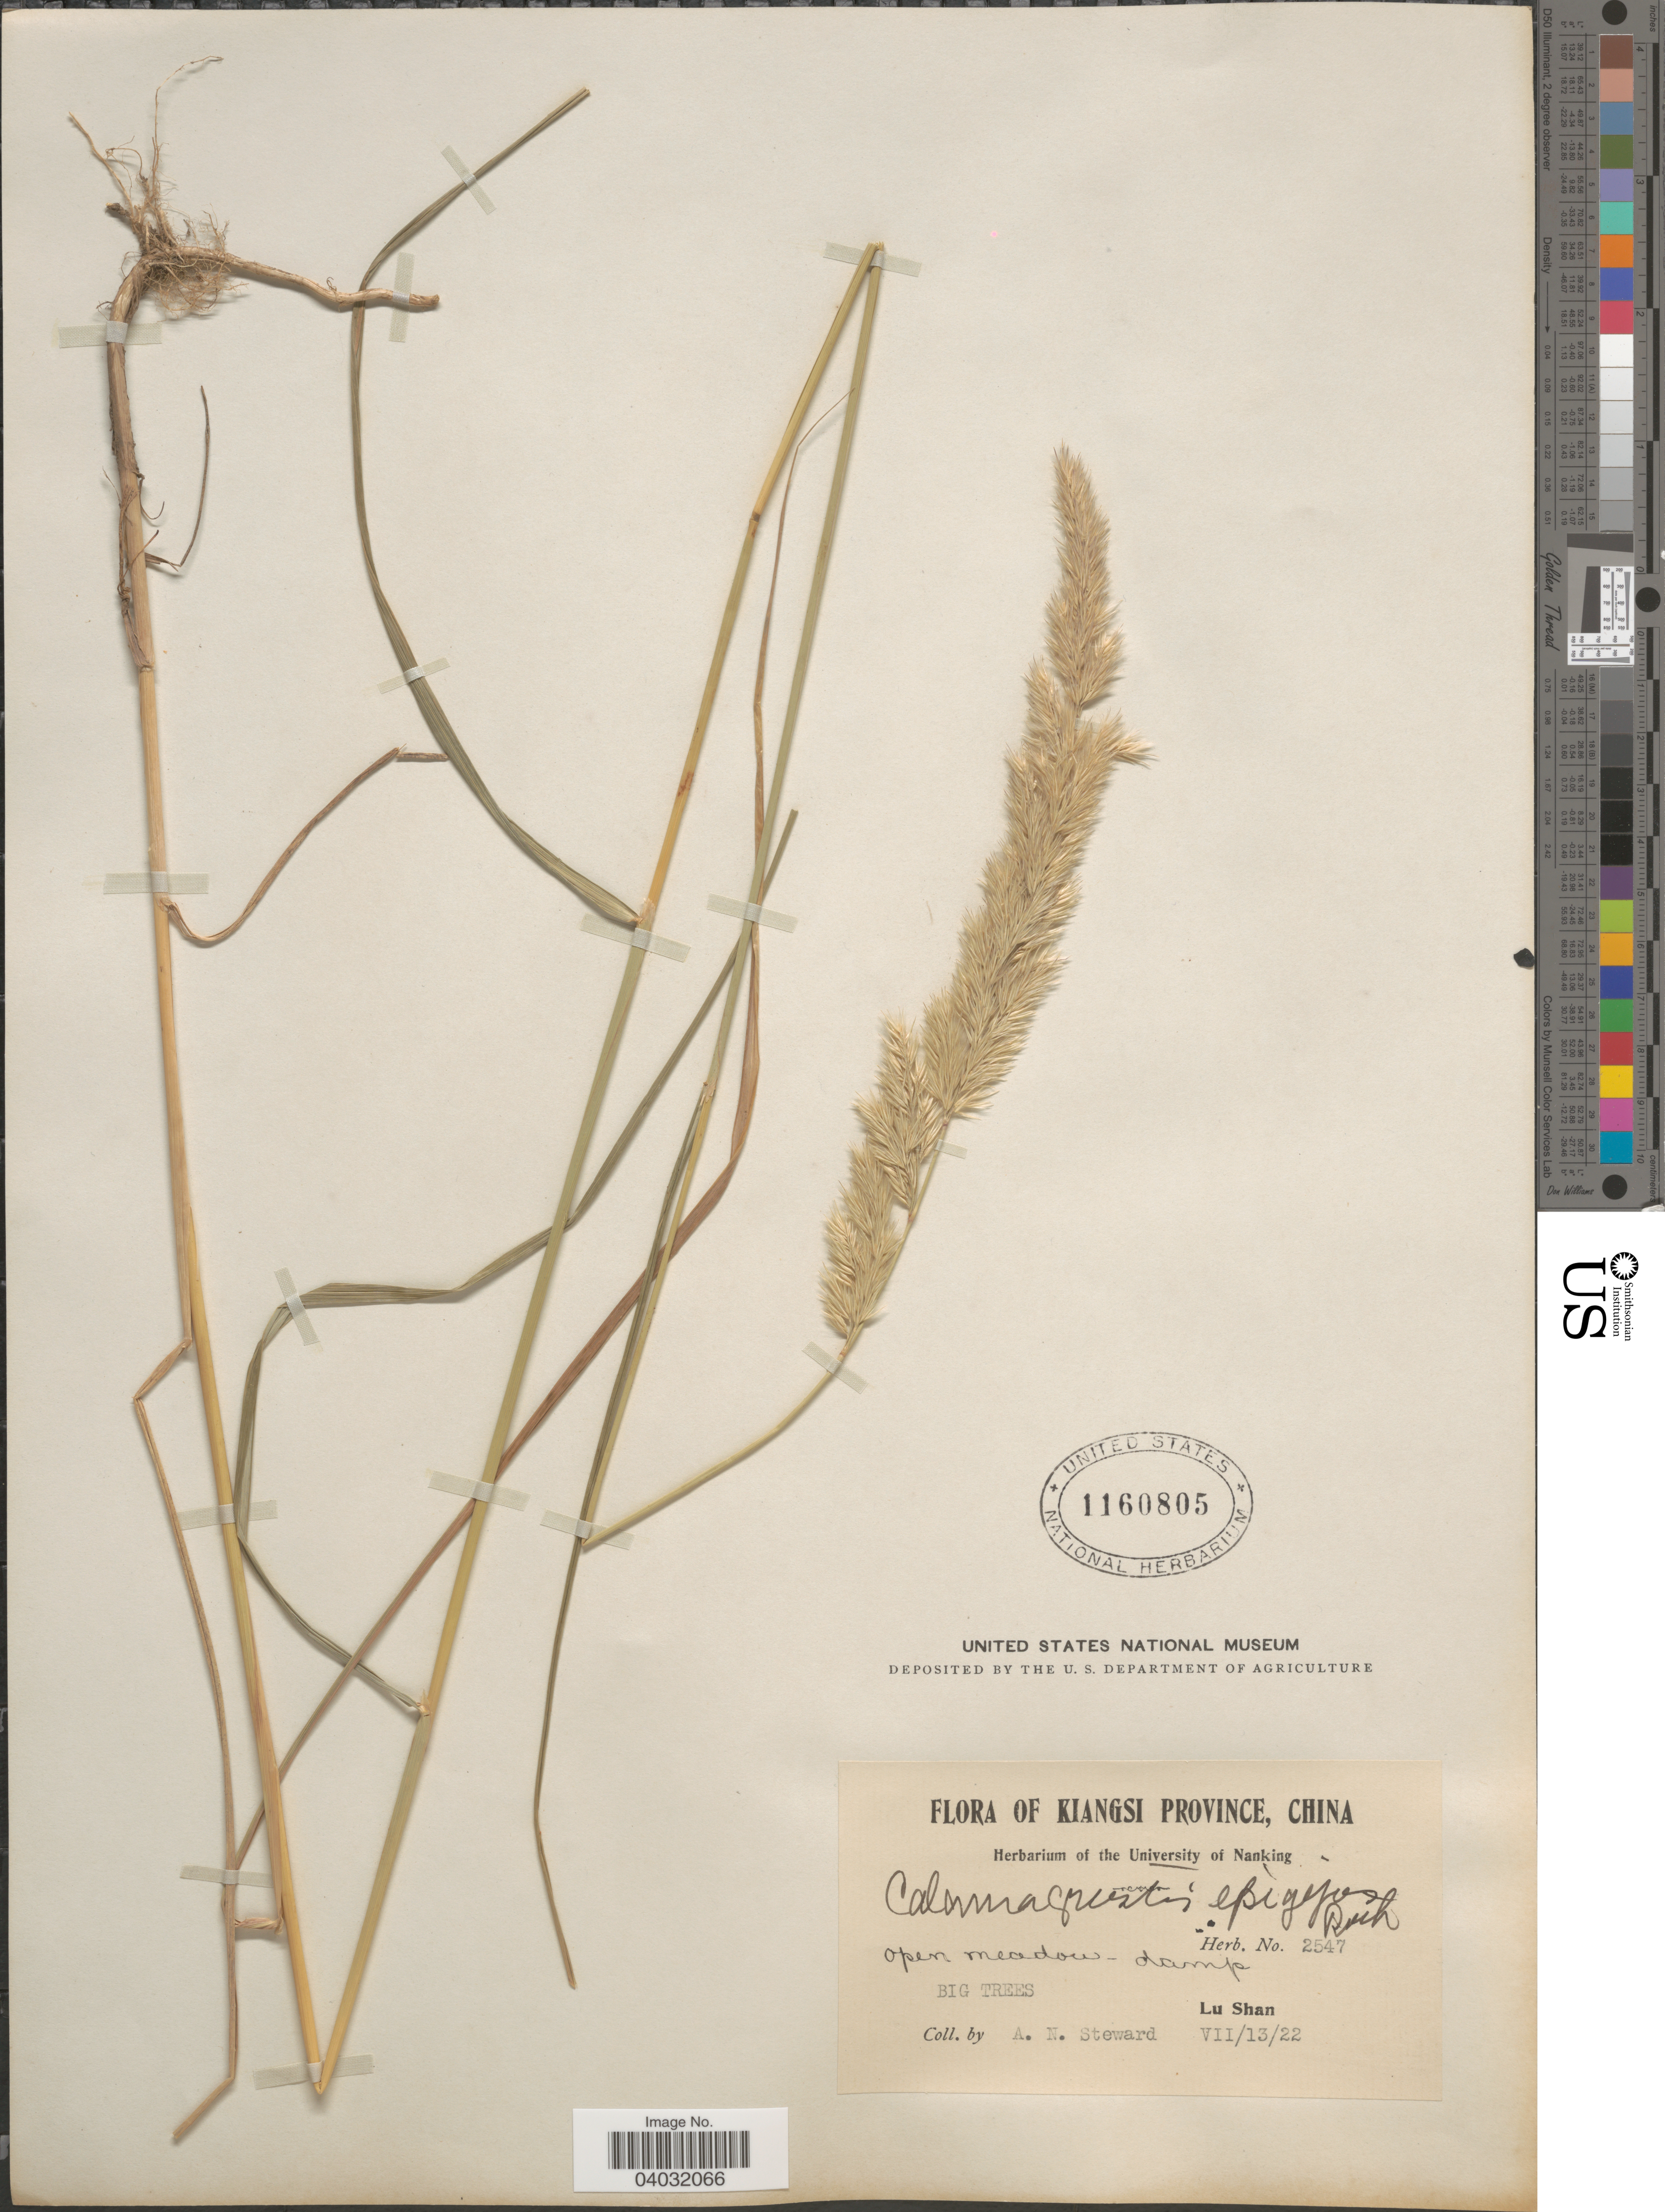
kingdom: Plantae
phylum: Tracheophyta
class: Liliopsida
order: Poales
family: Poaceae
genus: Calamagrostis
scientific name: Calamagrostis epigeios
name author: (L.) Roth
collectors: A. N. Steward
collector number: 2547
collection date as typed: Transcribed d/m/y: 13/7/22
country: China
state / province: Jiangxi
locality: Kiangsi Province. Big Trees. Lu Shan.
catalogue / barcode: US 1160805